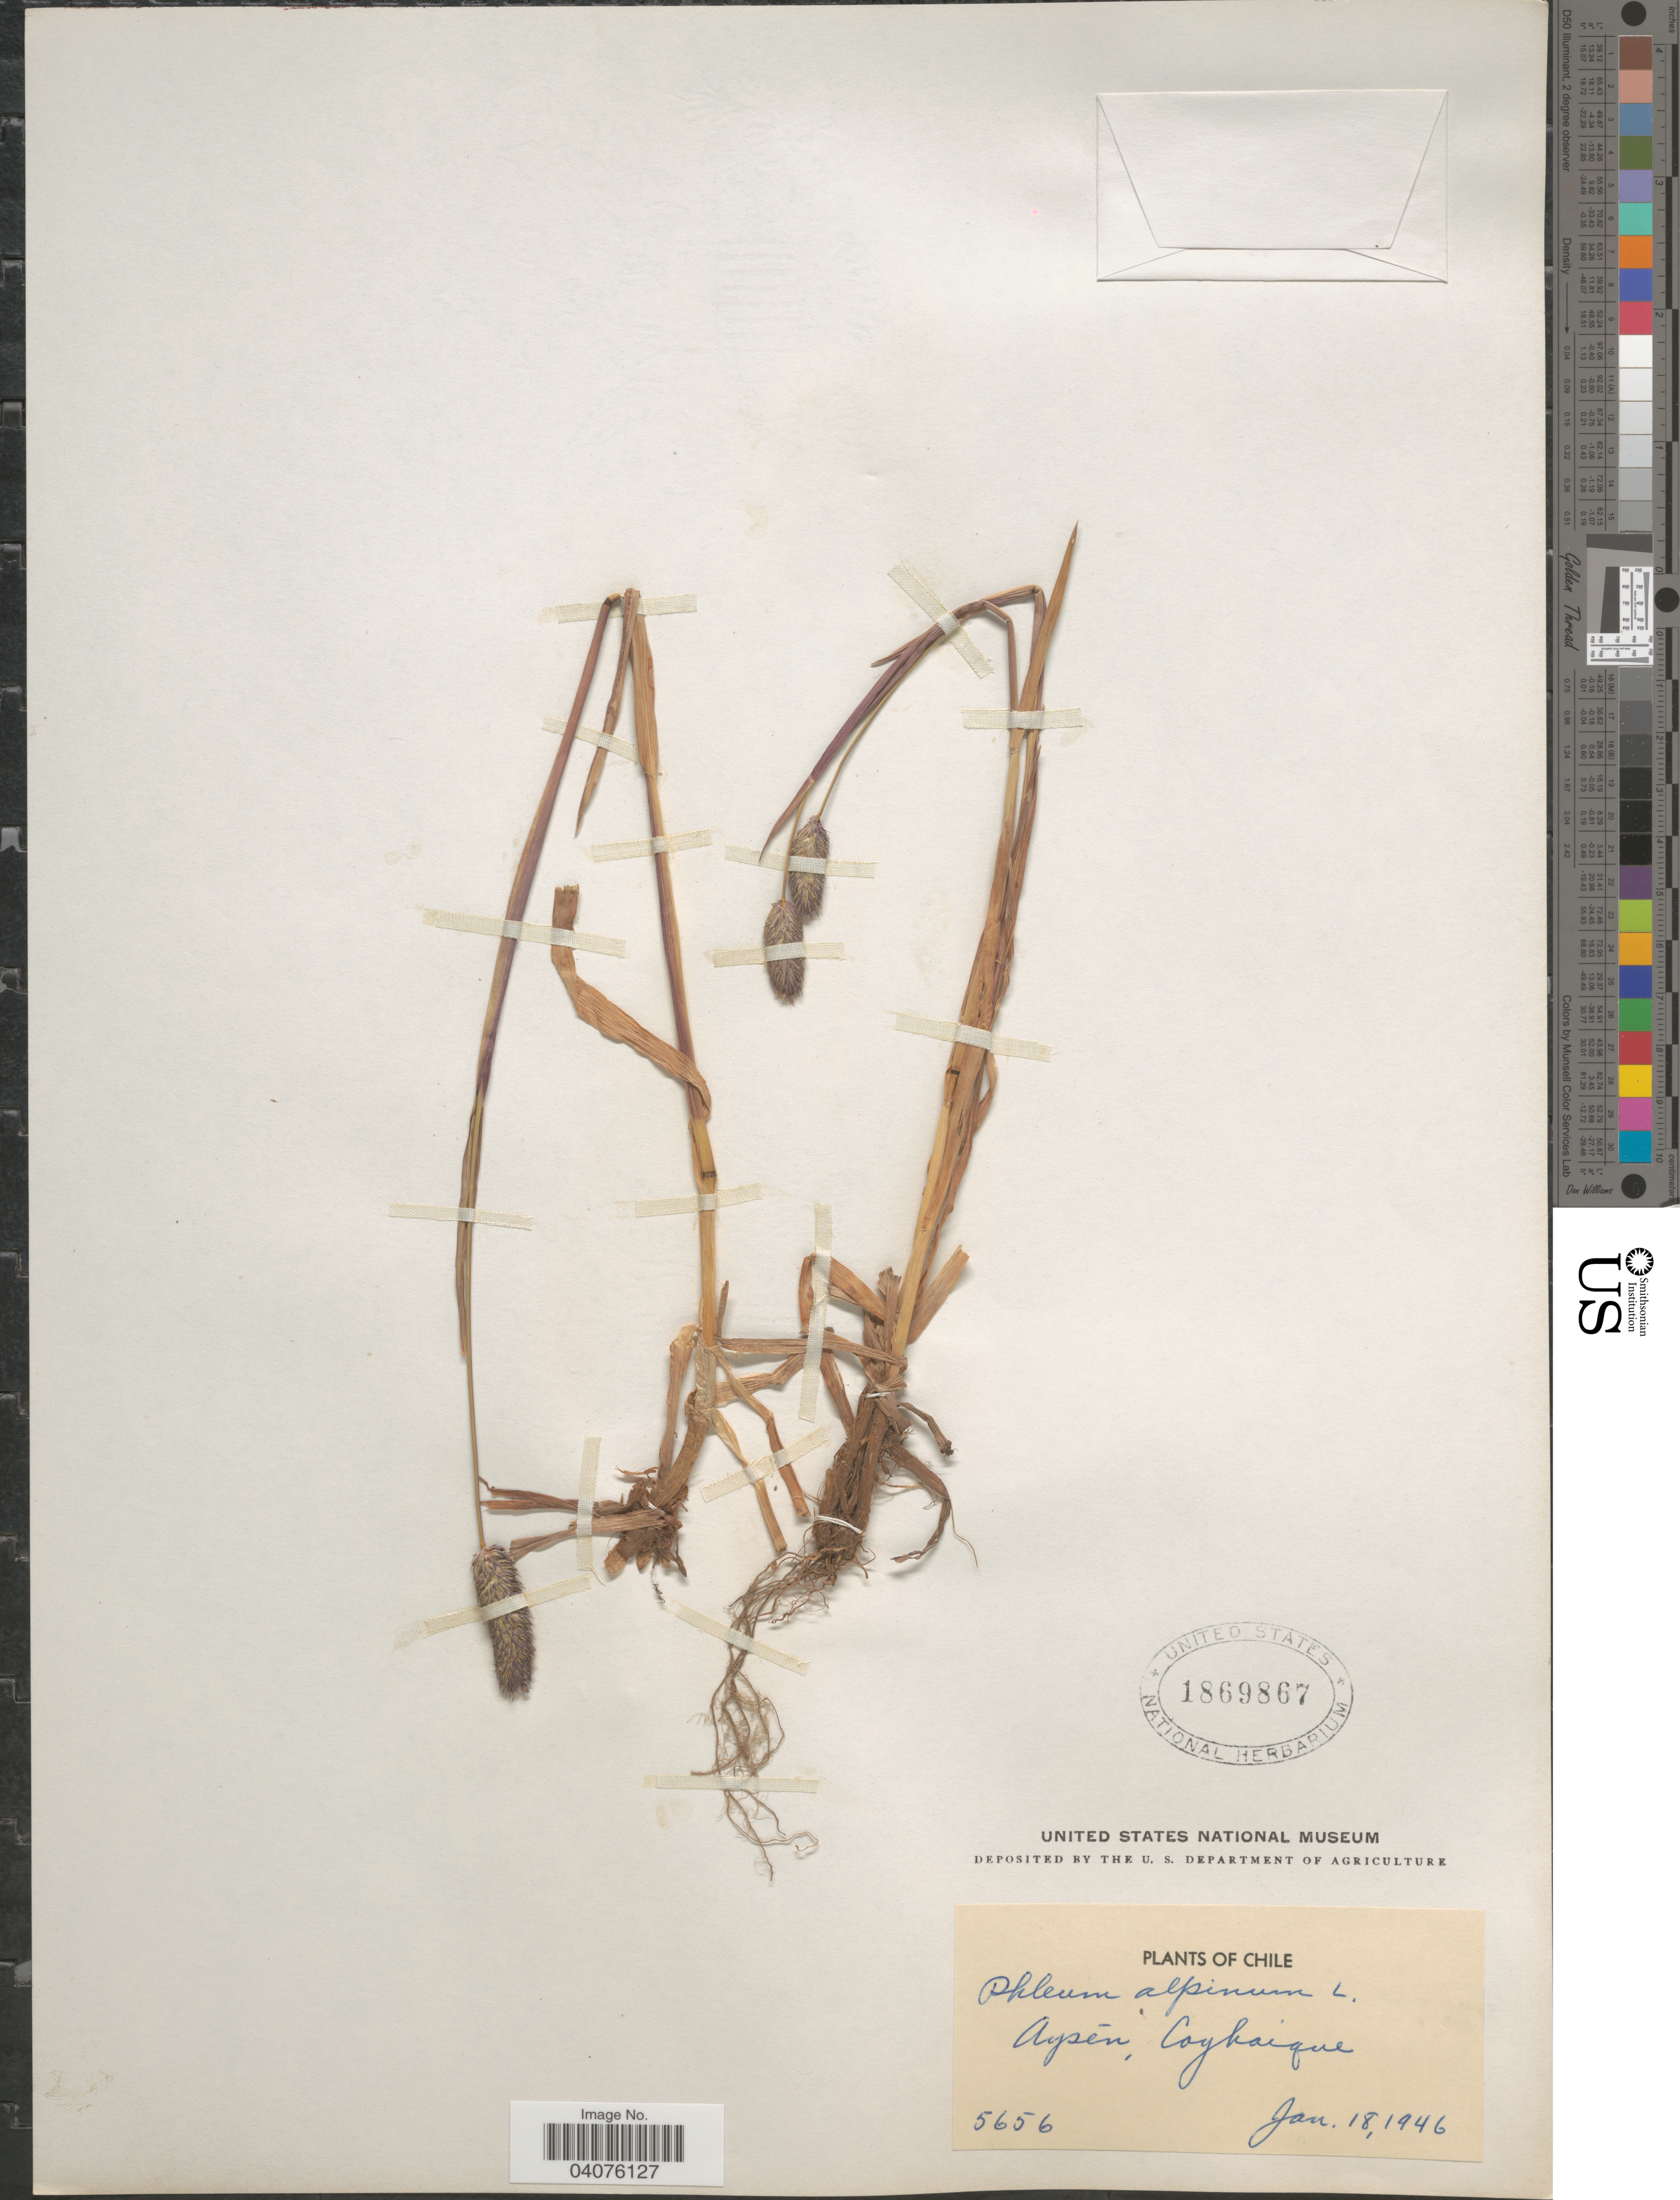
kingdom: Plantae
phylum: Tracheophyta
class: Liliopsida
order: Poales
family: Poaceae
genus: Phleum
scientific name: Phleum alpinum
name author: L.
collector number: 5656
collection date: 1946-01-18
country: Chile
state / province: Aisén (XI)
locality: Coyhaique.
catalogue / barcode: US 1869867